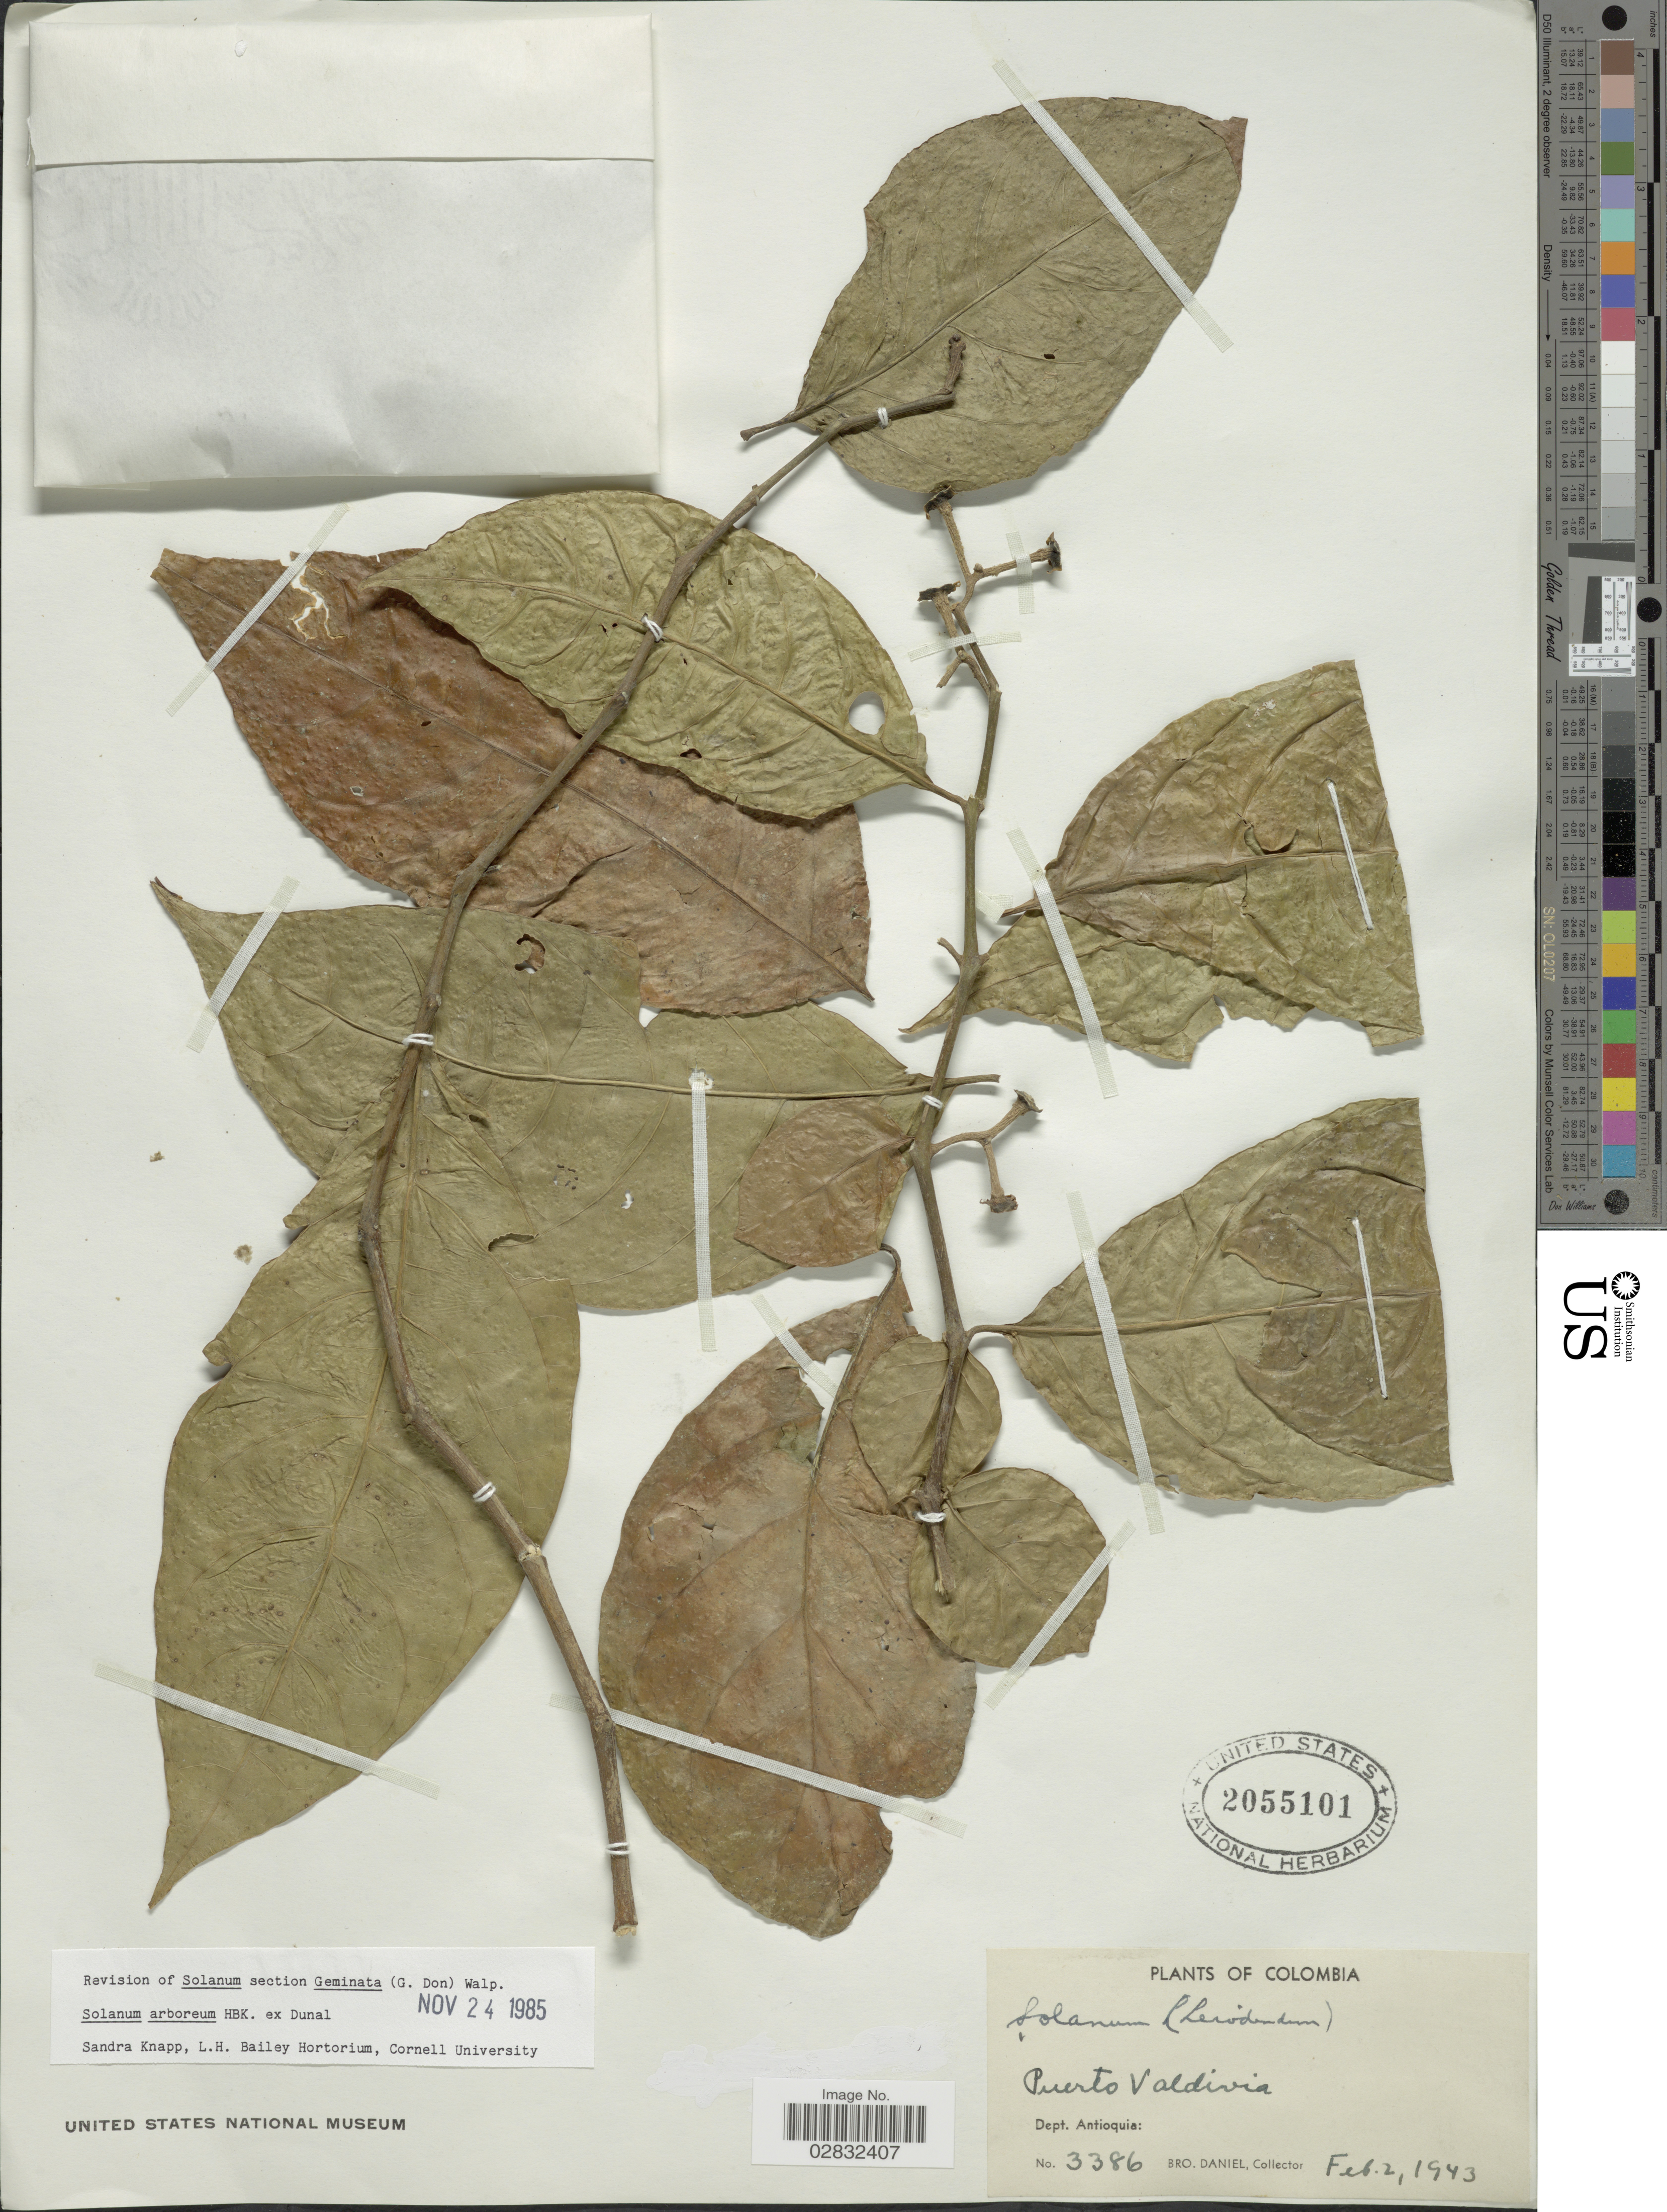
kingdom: Plantae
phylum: Tracheophyta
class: Magnoliopsida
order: Solanales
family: Solanaceae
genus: Solanum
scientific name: Solanum arboreum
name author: Dunal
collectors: Bro. Daniel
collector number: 3386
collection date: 1943-02-02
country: Colombia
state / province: Antioquia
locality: Puerto Valdivia, Dept. Antioquia.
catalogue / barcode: US 2055101